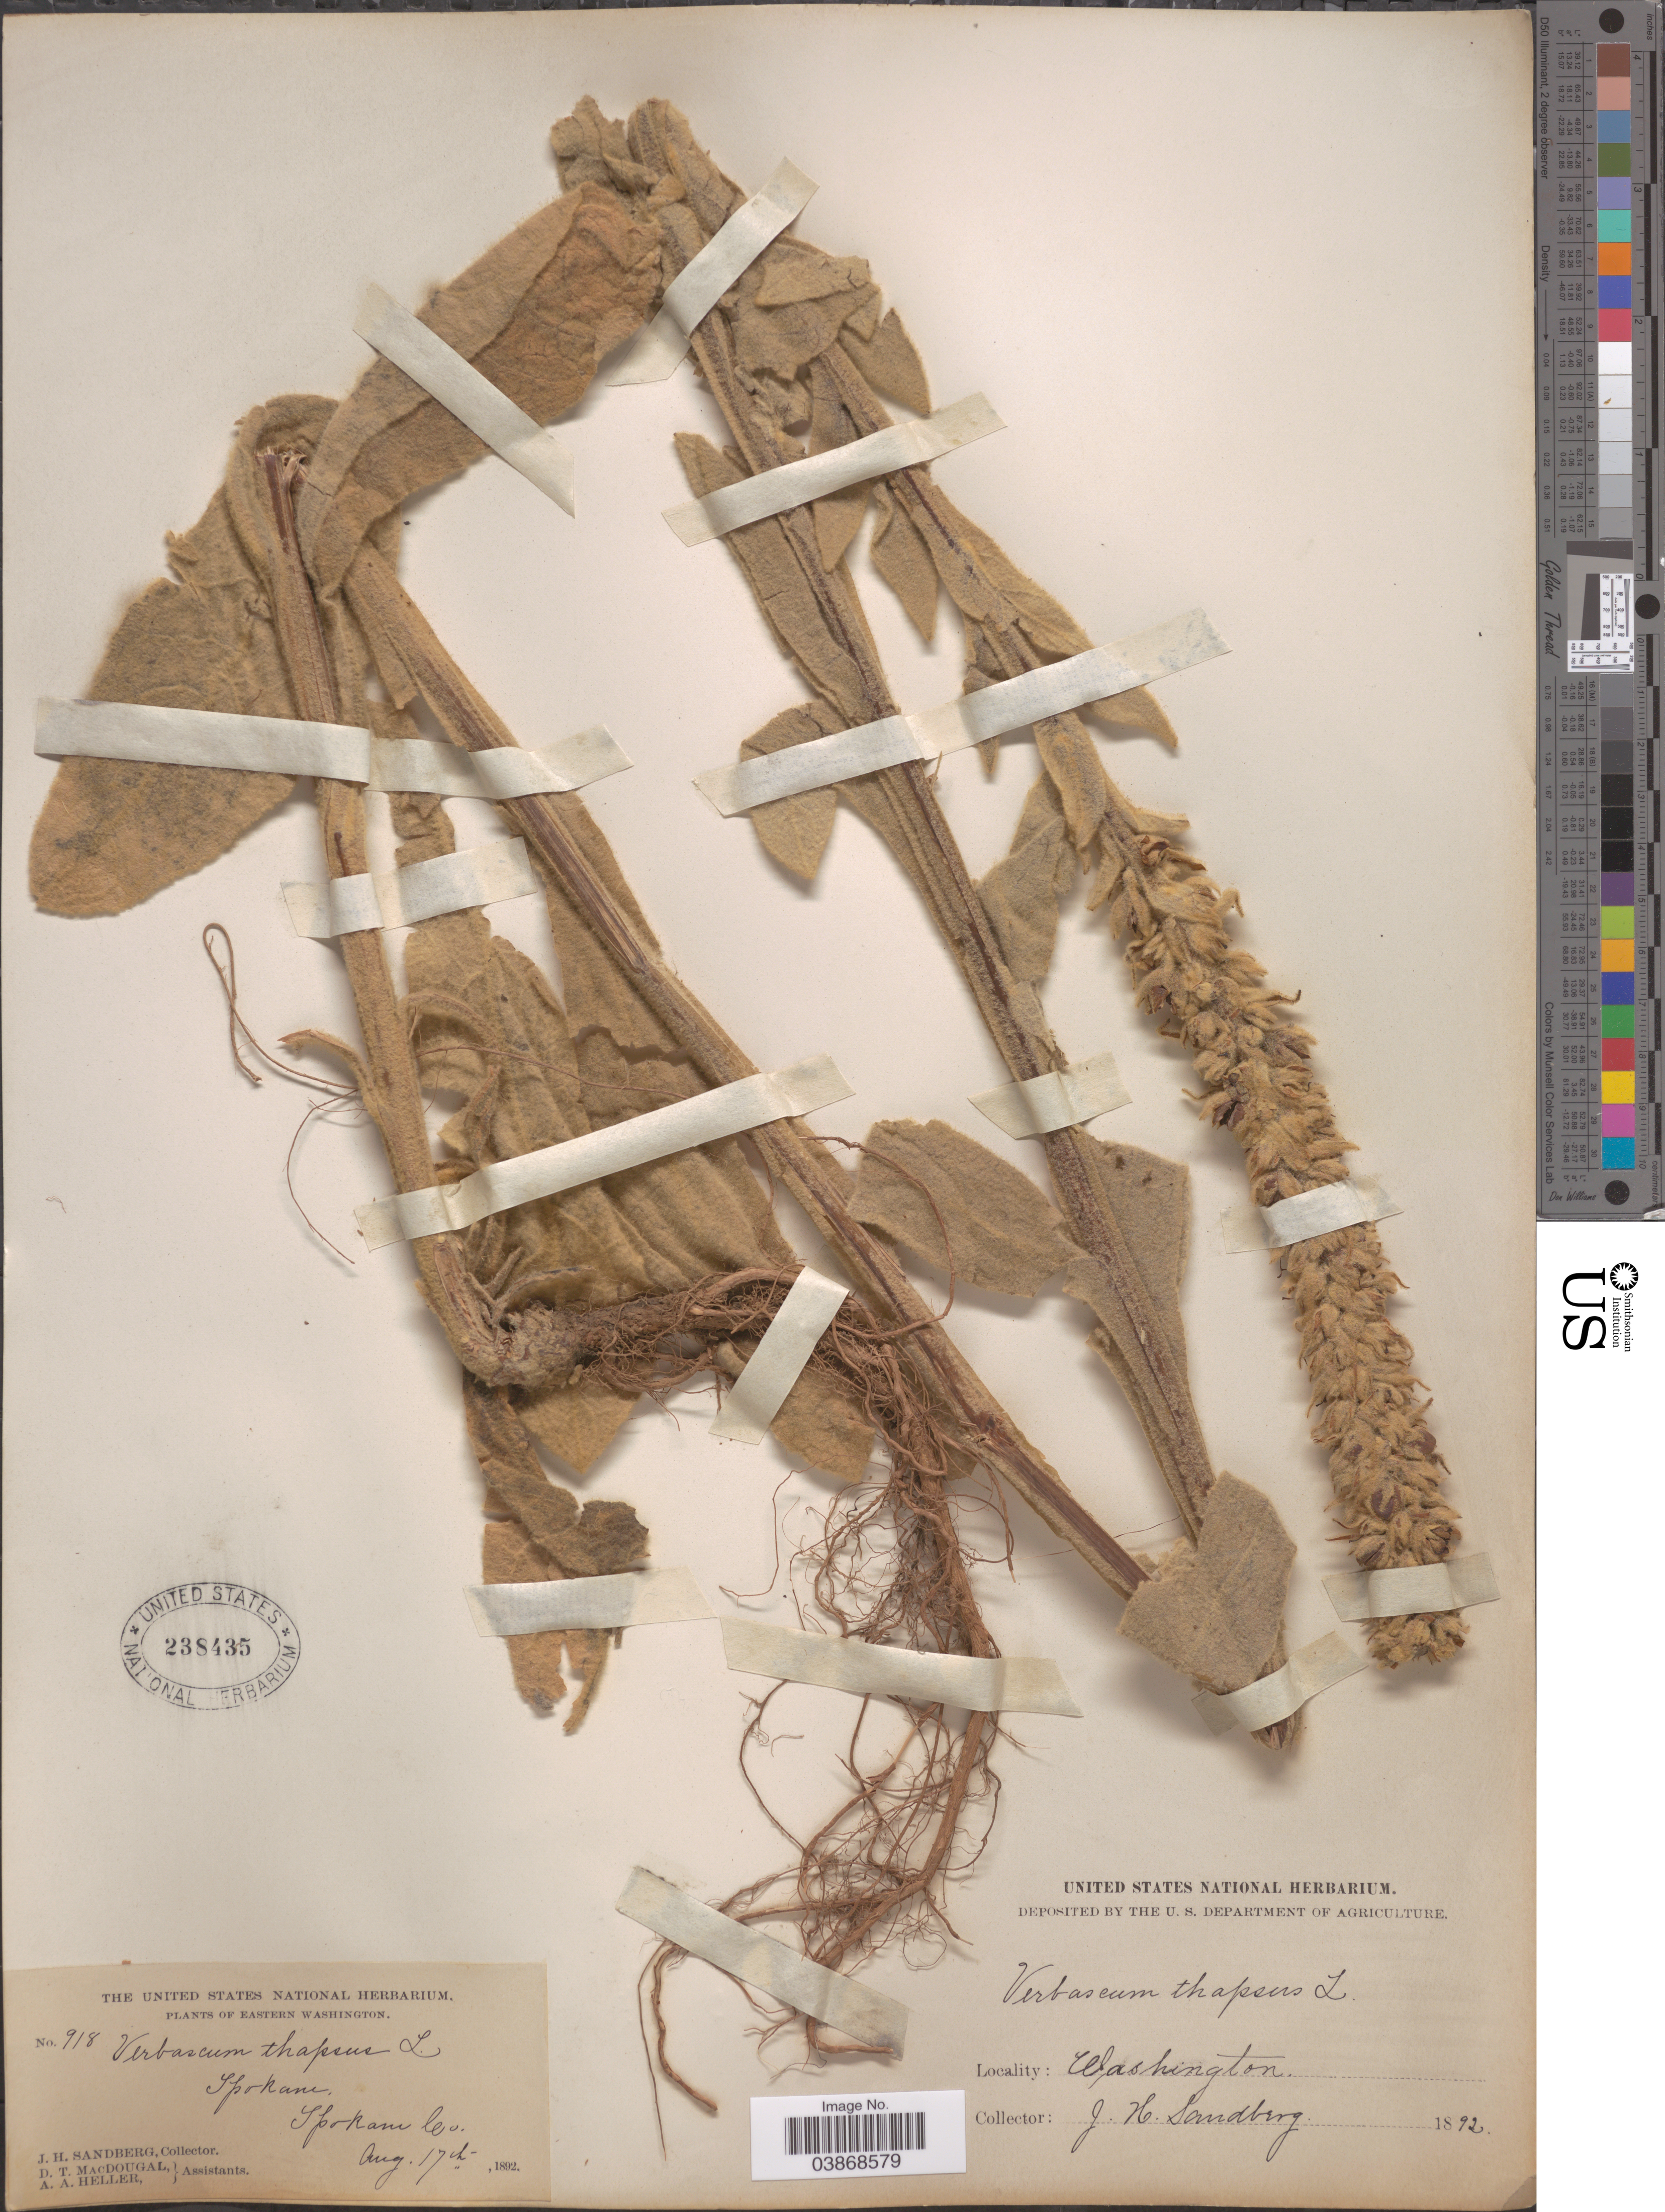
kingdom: Plantae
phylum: Tracheophyta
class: Magnoliopsida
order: Lamiales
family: Scrophulariaceae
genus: Verbascum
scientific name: Verbascum thapsus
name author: L.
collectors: J. H. Sandberg, D. T. MacDougal & A. A. Heller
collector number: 918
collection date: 1892-08-17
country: United States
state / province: Washington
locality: Eastern Washington. Iporani, Iporani Co.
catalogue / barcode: US 238435